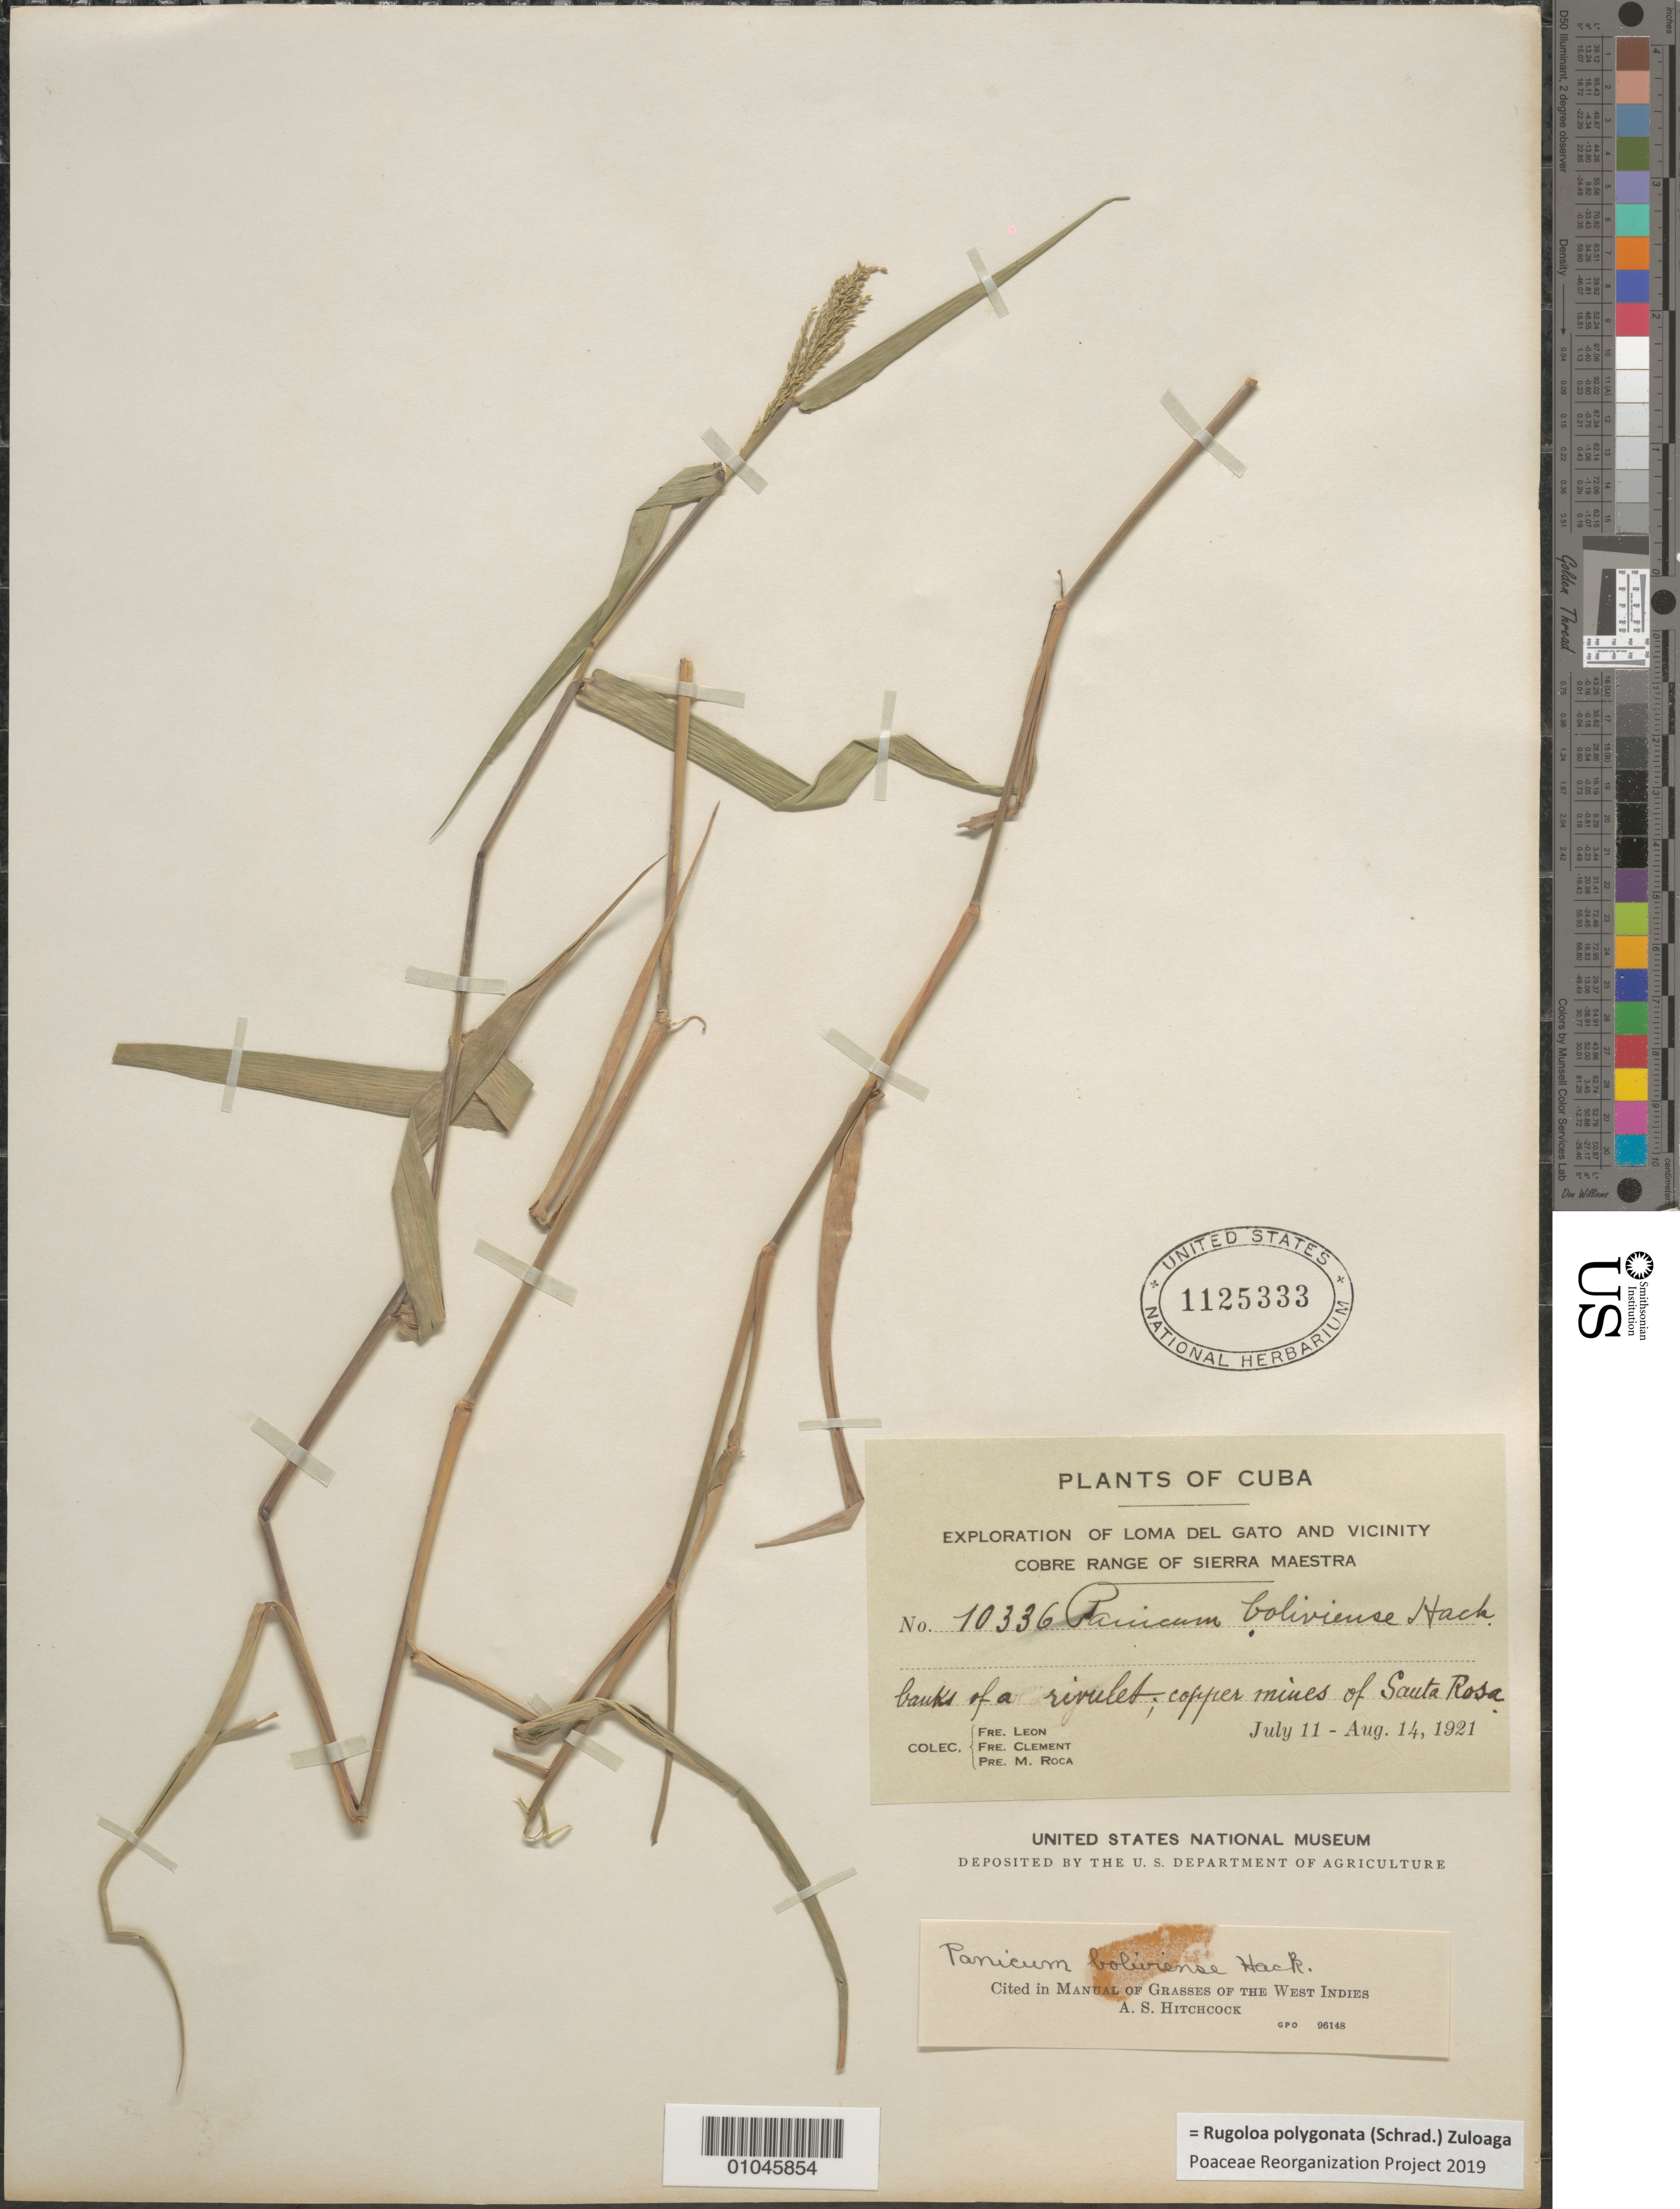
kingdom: Plantae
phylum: Tracheophyta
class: Liliopsida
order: Poales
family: Poaceae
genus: Panicum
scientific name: Panicum boliviense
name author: Hack.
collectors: Bro. León, B. Clement & M. Roca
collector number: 10336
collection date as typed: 11 Jul 1921 to 14 Aug 1921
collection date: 1921-07-11/1921-08-14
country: Cuba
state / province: Oriente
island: Cuba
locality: Sierra Maestra Loma del Gato and vicinity mines of santa rosa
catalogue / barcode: US 1125333